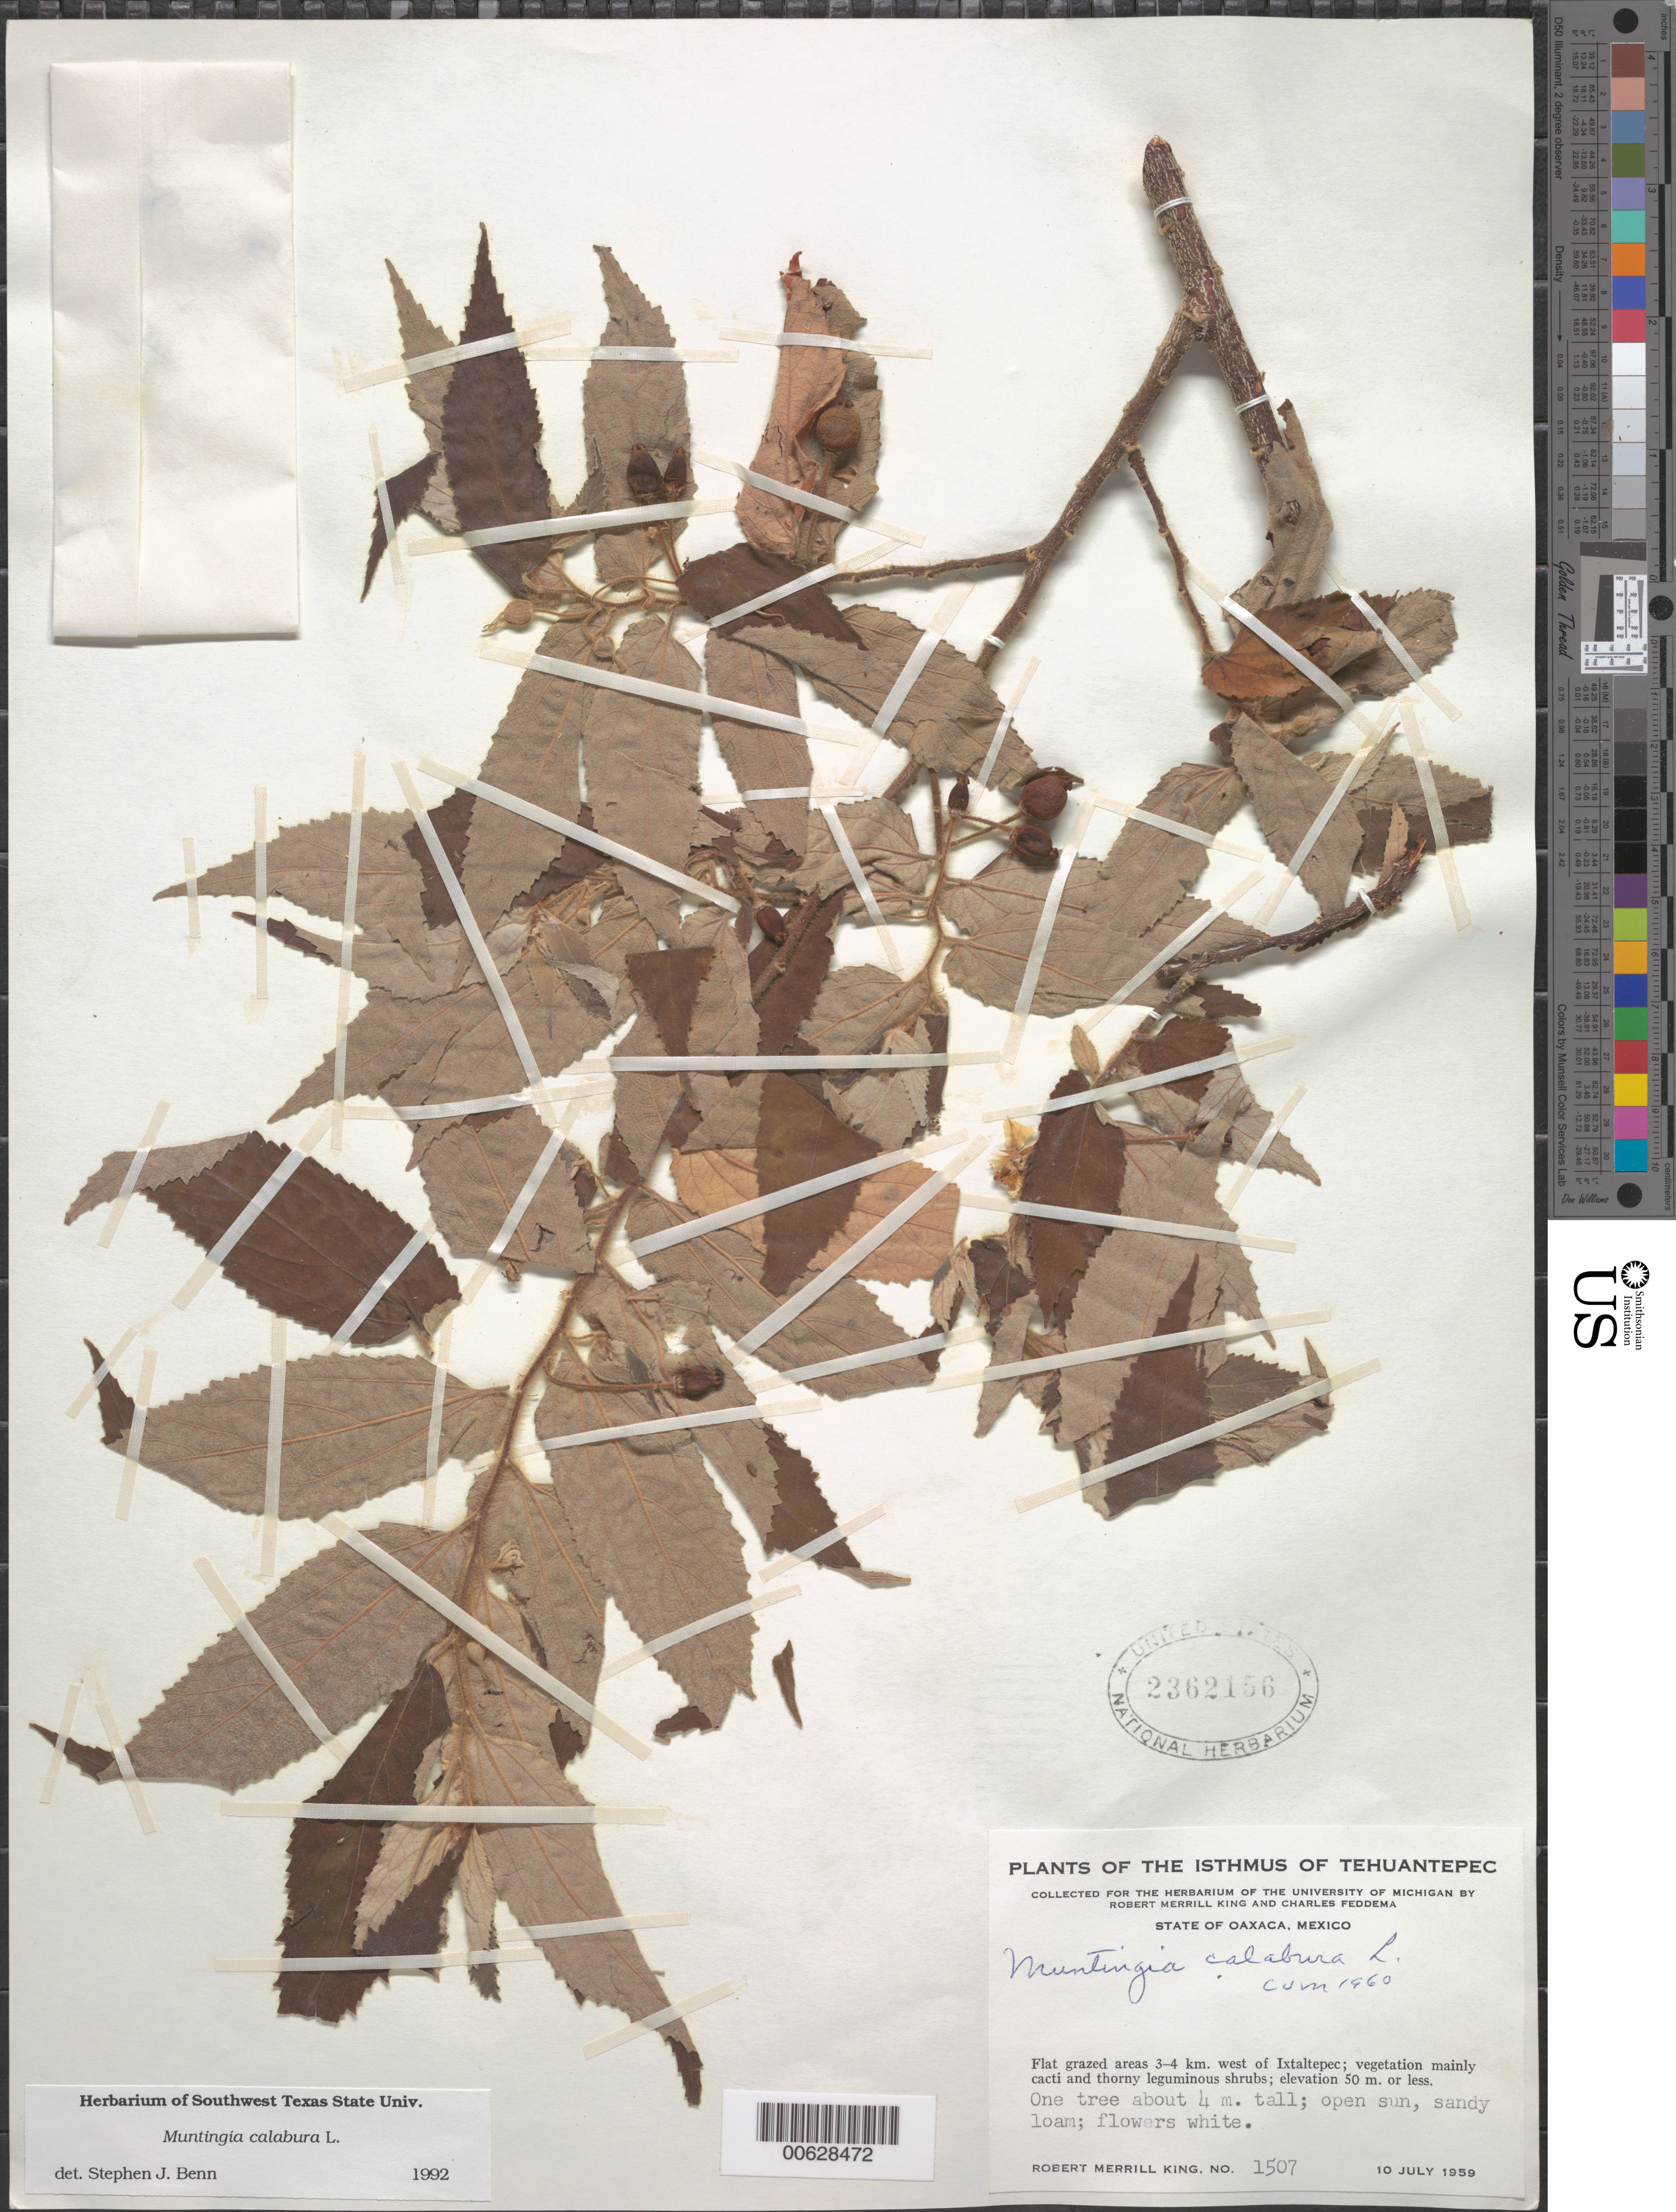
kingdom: Plantae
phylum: Tracheophyta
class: Magnoliopsida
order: Malvales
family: Muntingiaceae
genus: Muntingia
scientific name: Muntingia calabura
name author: L.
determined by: Benn, S. J.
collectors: R. M. King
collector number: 1507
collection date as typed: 10 Jul 1959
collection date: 1959-07-10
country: Mexico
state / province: Oaxaca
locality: Isthmus of Tehuantepec. 3-4 km W of Ixaltepec.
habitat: Flat grazed areas.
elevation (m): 50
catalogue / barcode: US 2362156